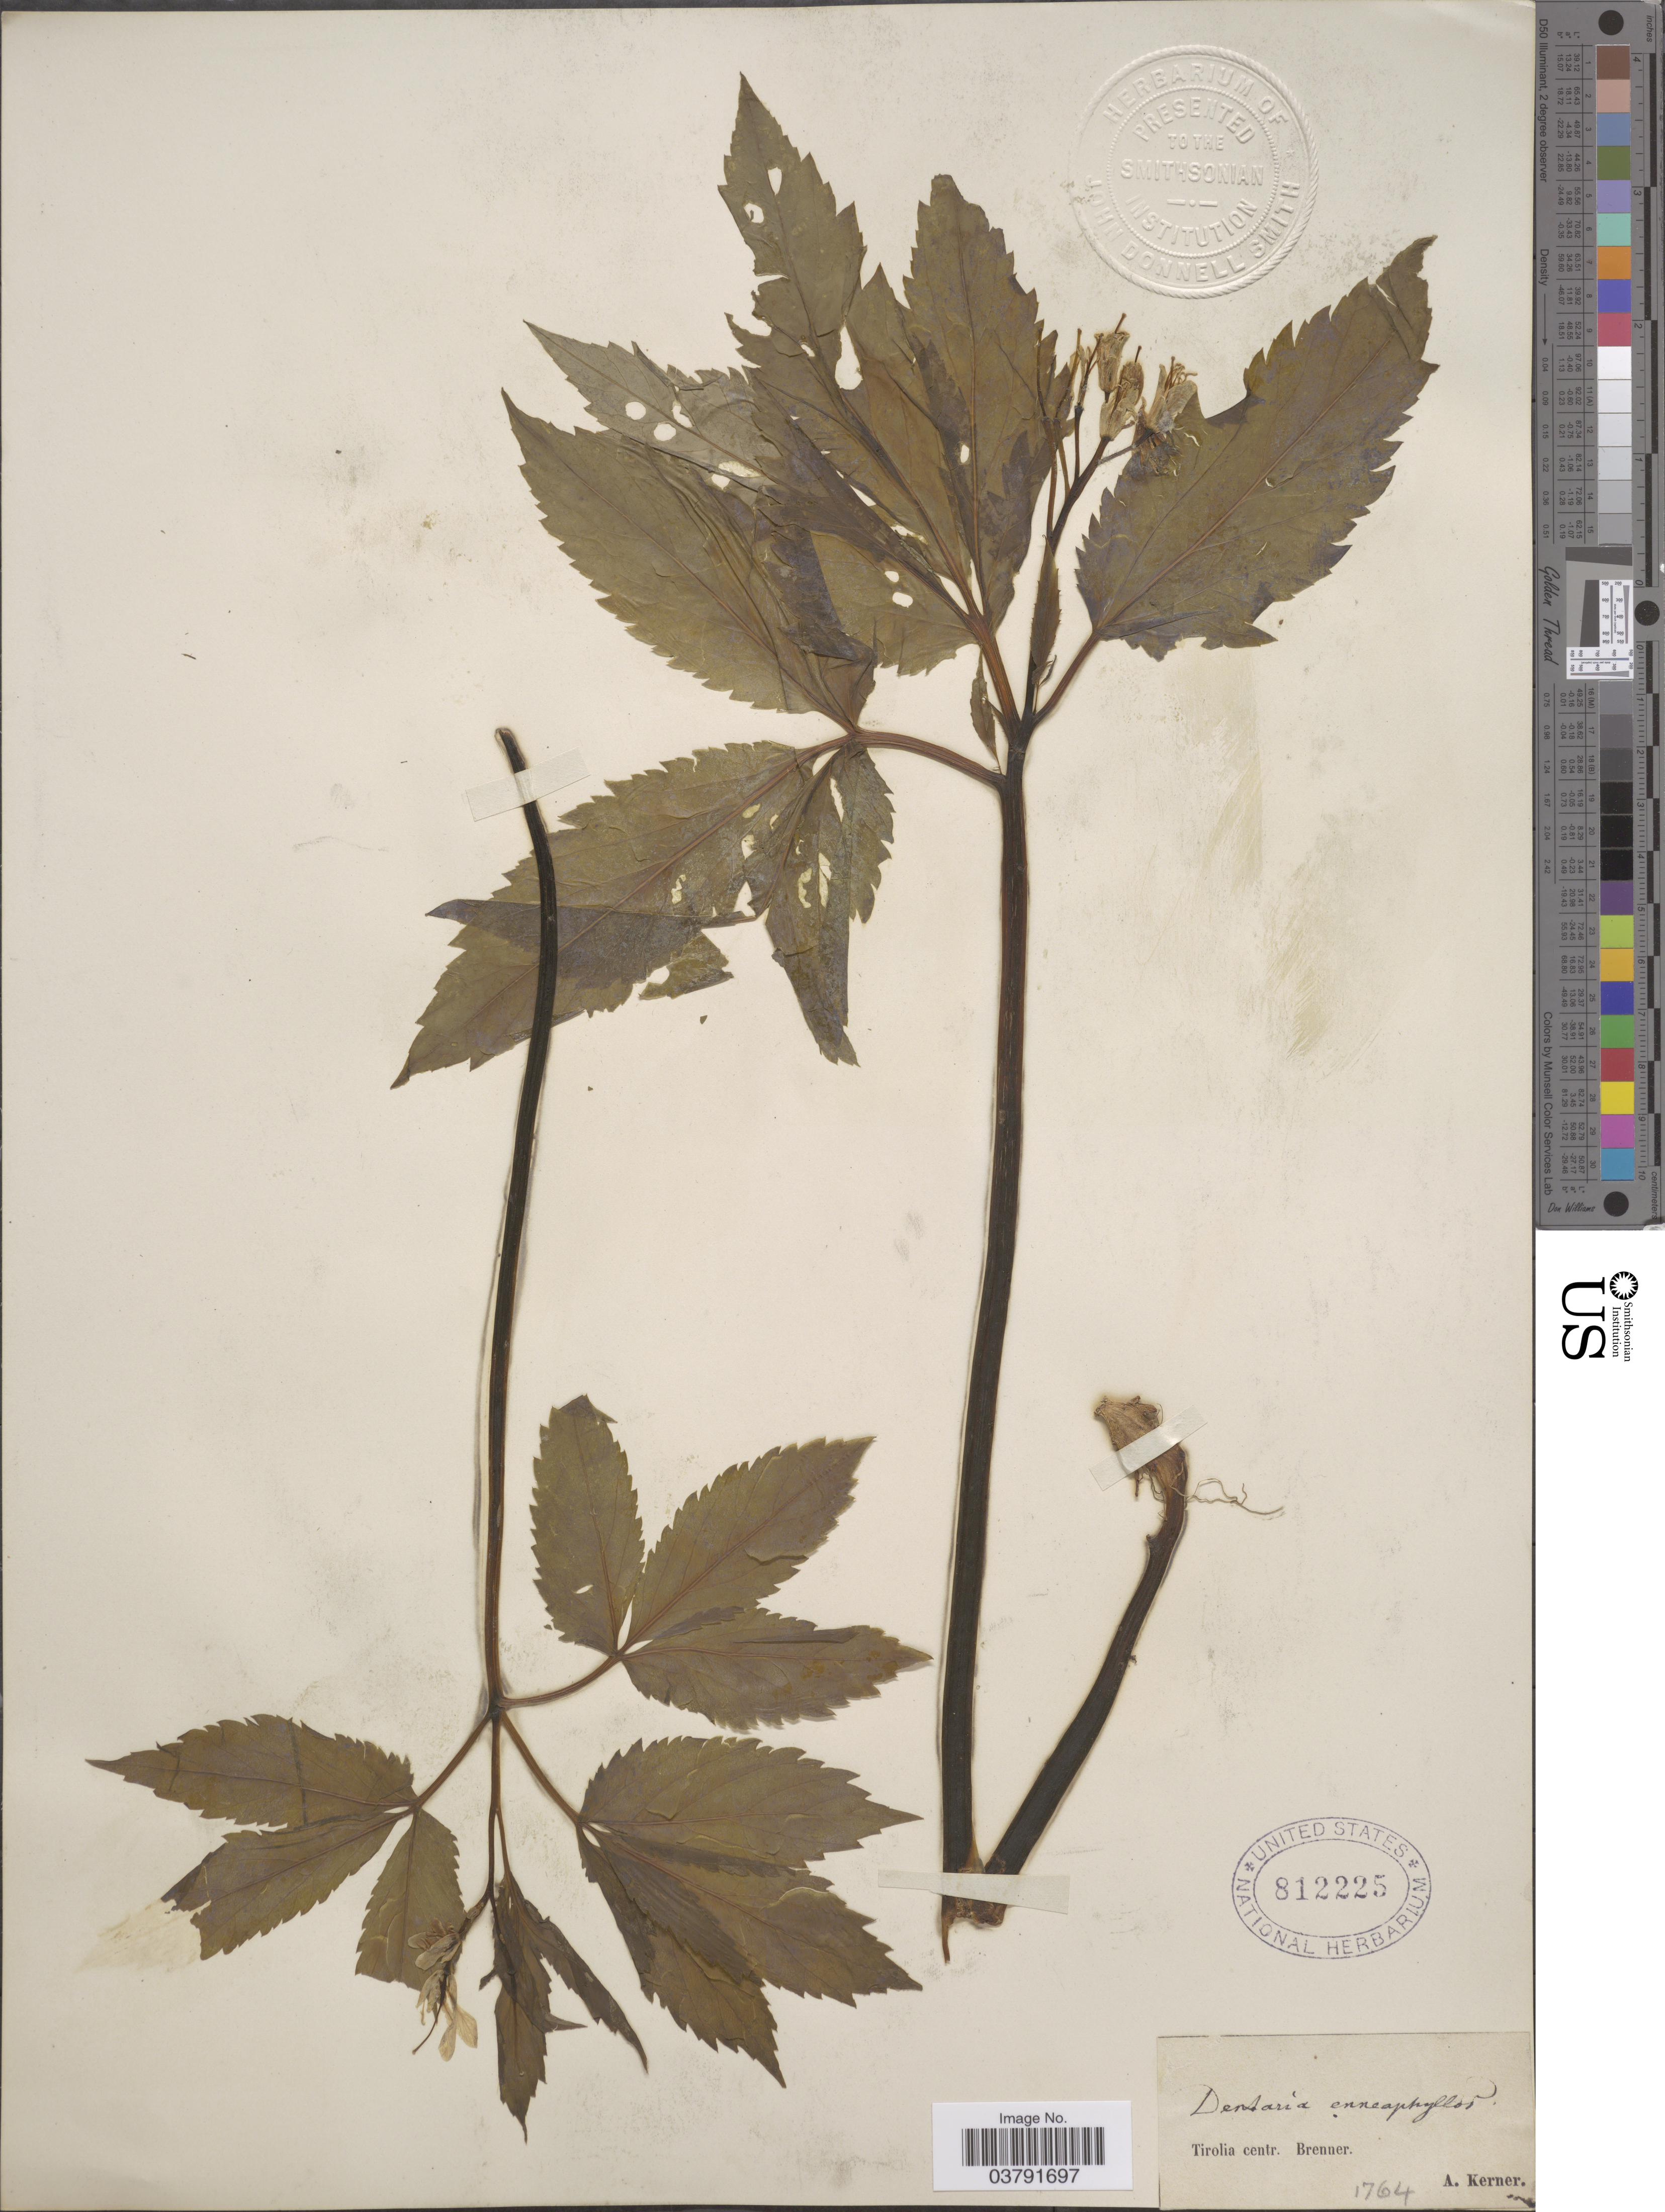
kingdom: Plantae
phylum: Tracheophyta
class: Magnoliopsida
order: Brassicales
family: Brassicaceae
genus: Dentaria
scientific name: Dentaria enneaphyllos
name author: L.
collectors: A. Kerner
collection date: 1764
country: Italy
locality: Tirolia centr. Brenner.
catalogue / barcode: US 812225